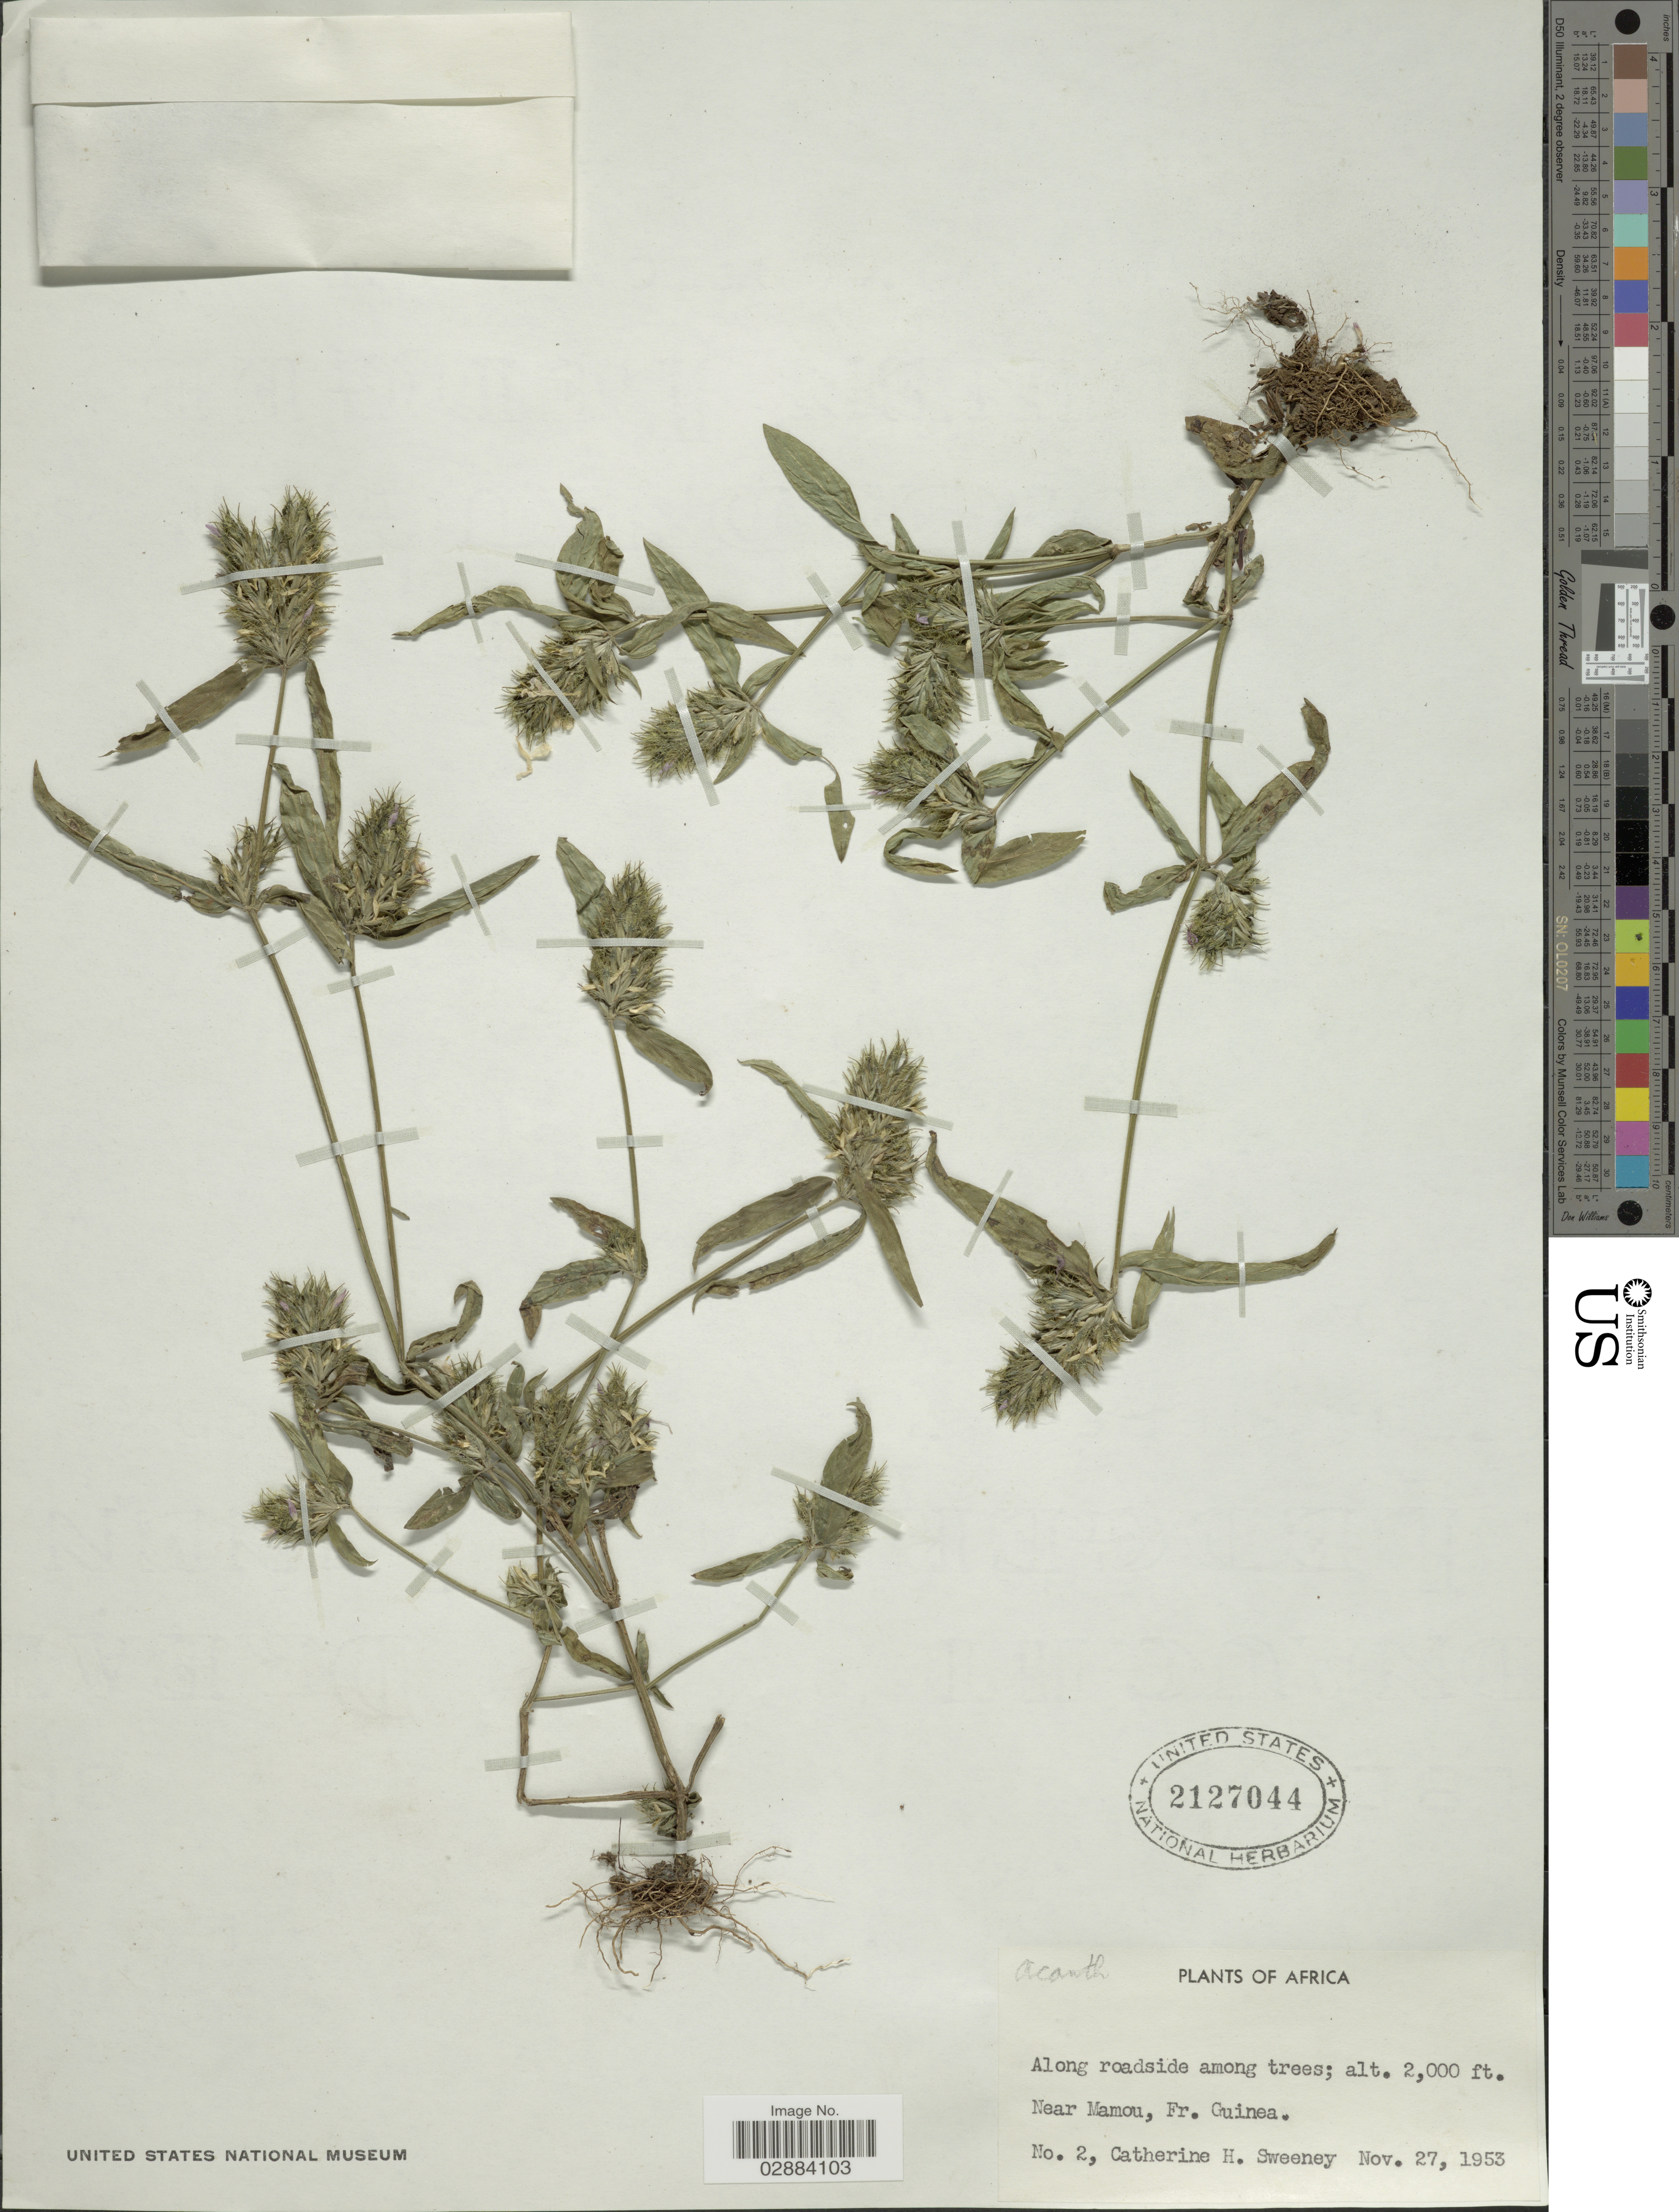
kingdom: Plantae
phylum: Tracheophyta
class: Magnoliopsida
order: Lamiales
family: Acanthaceae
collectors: C. Sweeney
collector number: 2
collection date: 1953-11-27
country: Guinea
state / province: Mamou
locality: Africa. Near Mamou, Fr. Guinea.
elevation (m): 610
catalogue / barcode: US 2127044